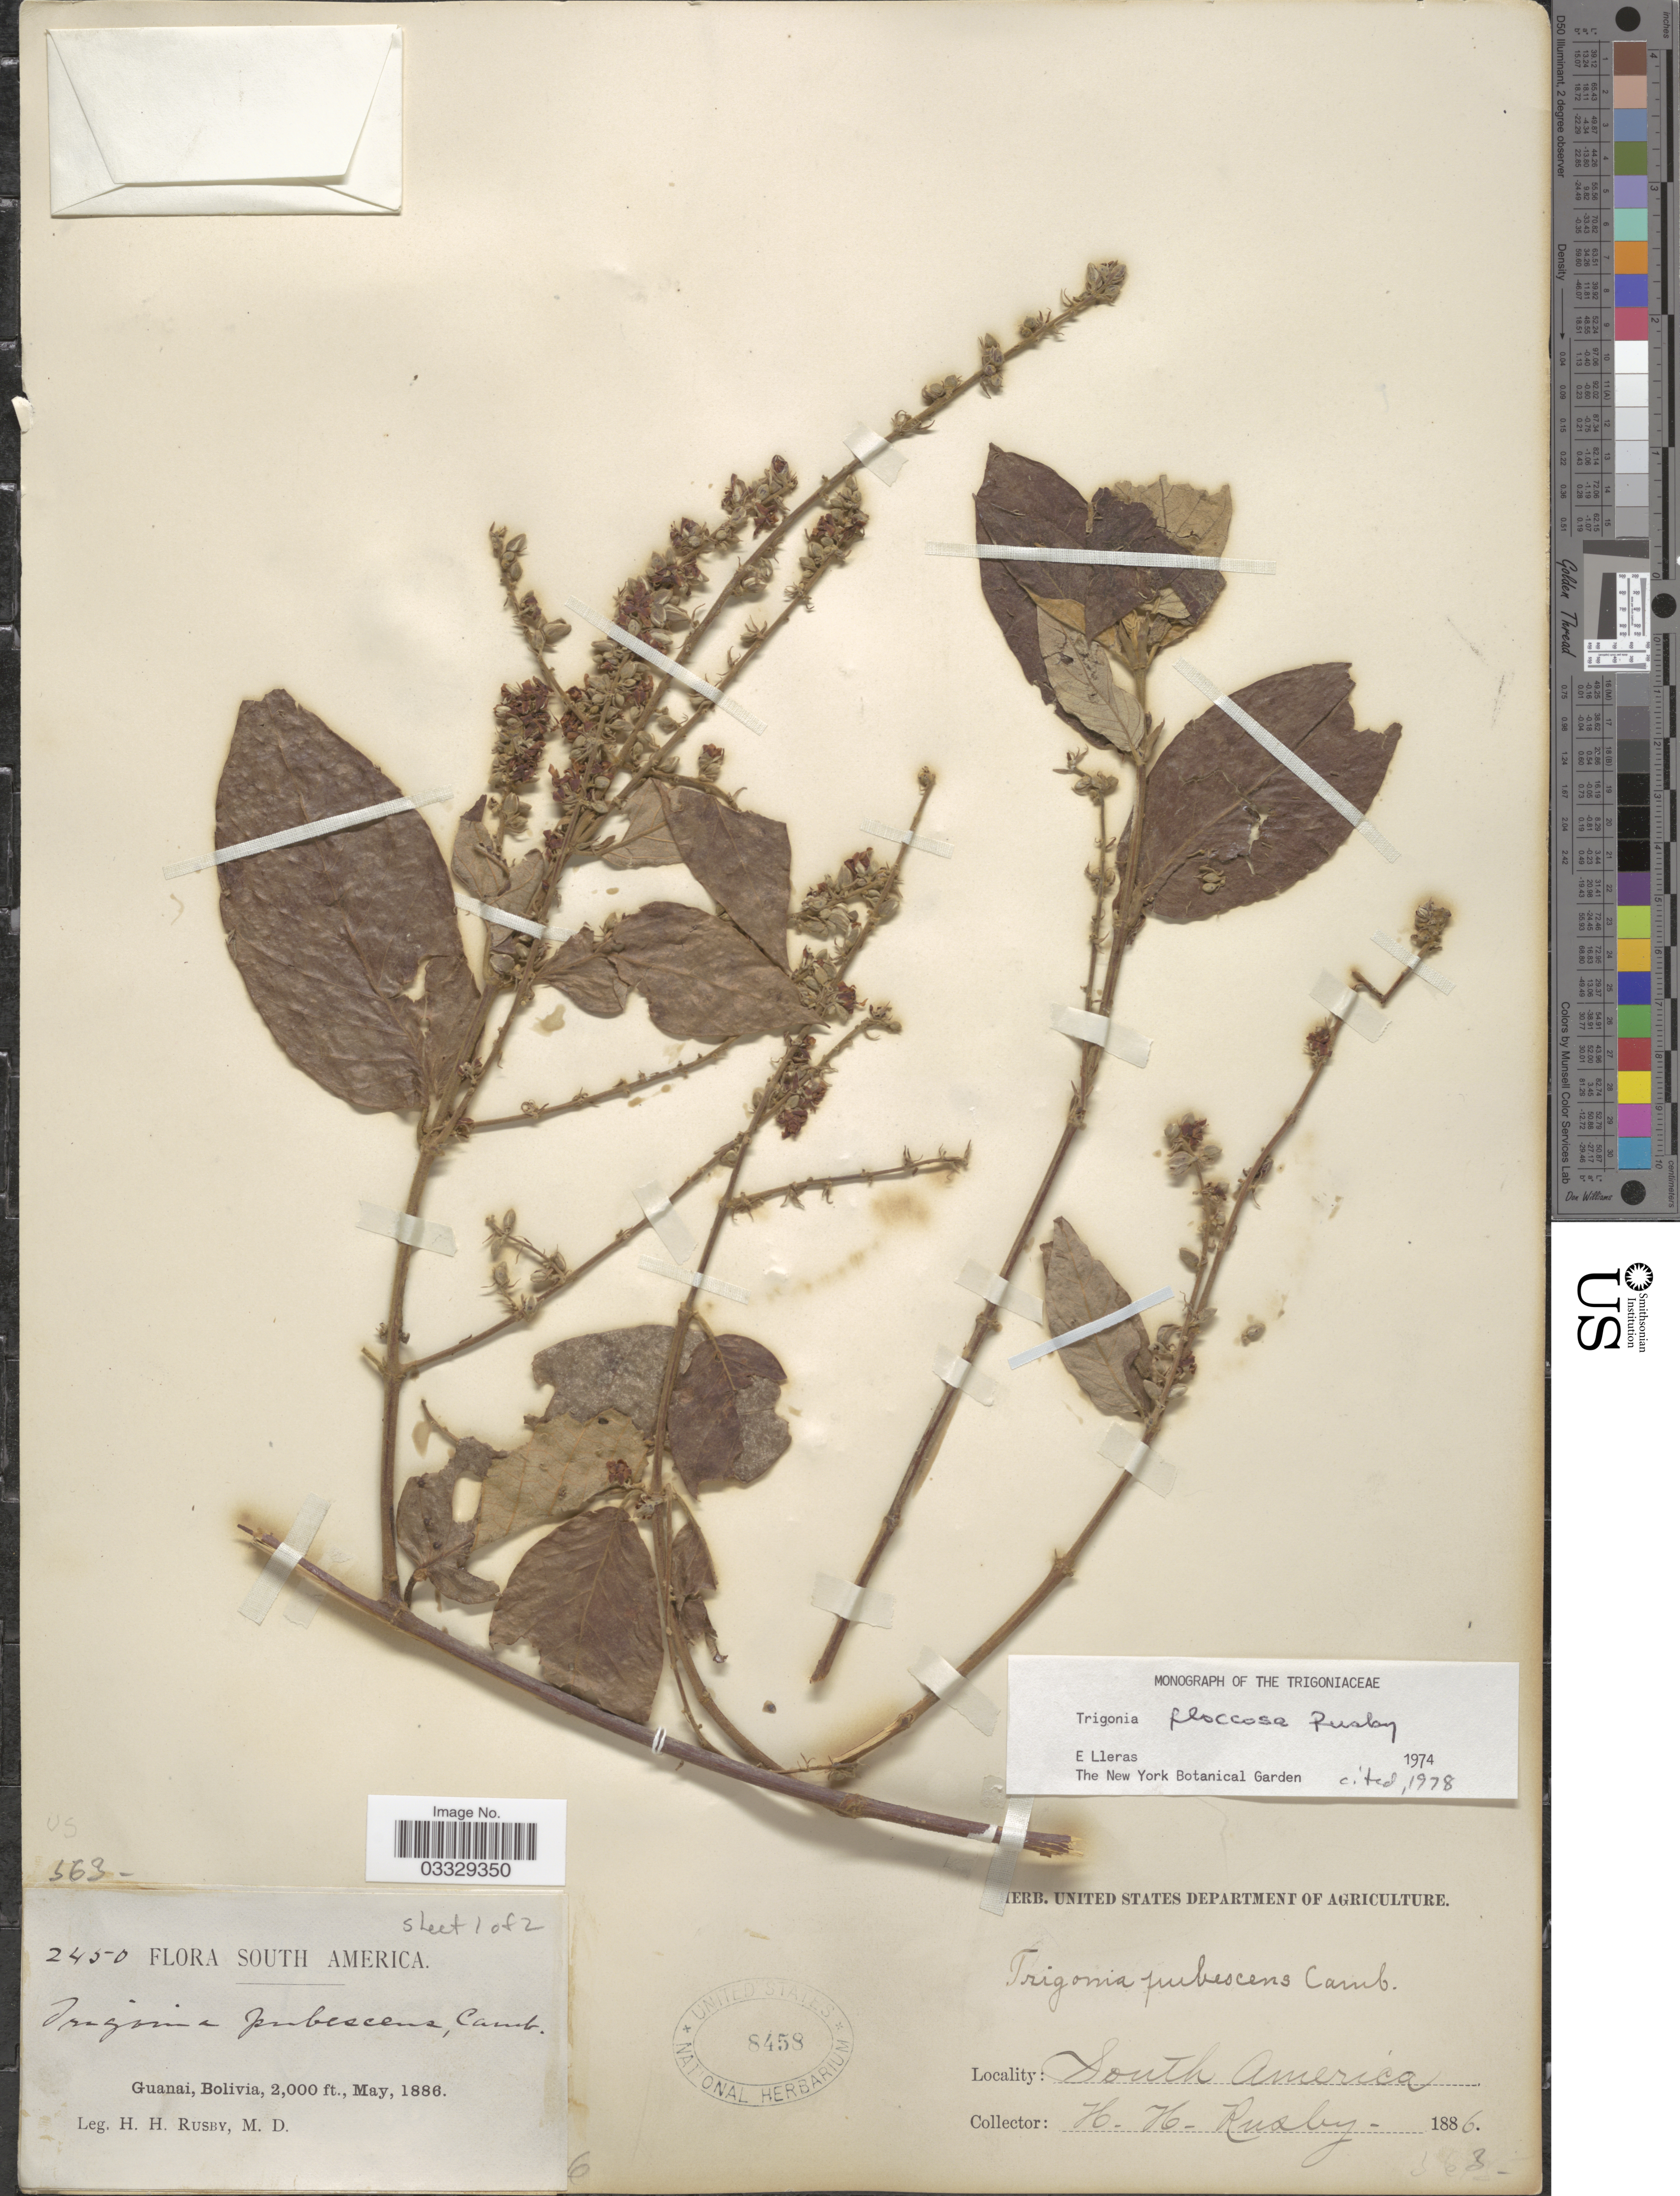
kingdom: Plantae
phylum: Tracheophyta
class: Magnoliopsida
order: Malpighiales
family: Trigoniaceae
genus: Trigonia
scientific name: Trigonia floccosa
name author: Rusby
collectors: H. H. Rusby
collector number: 2450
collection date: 1886-05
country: Bolivia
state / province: La Páz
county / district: Larecaja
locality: Guanay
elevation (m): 610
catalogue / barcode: US 8458